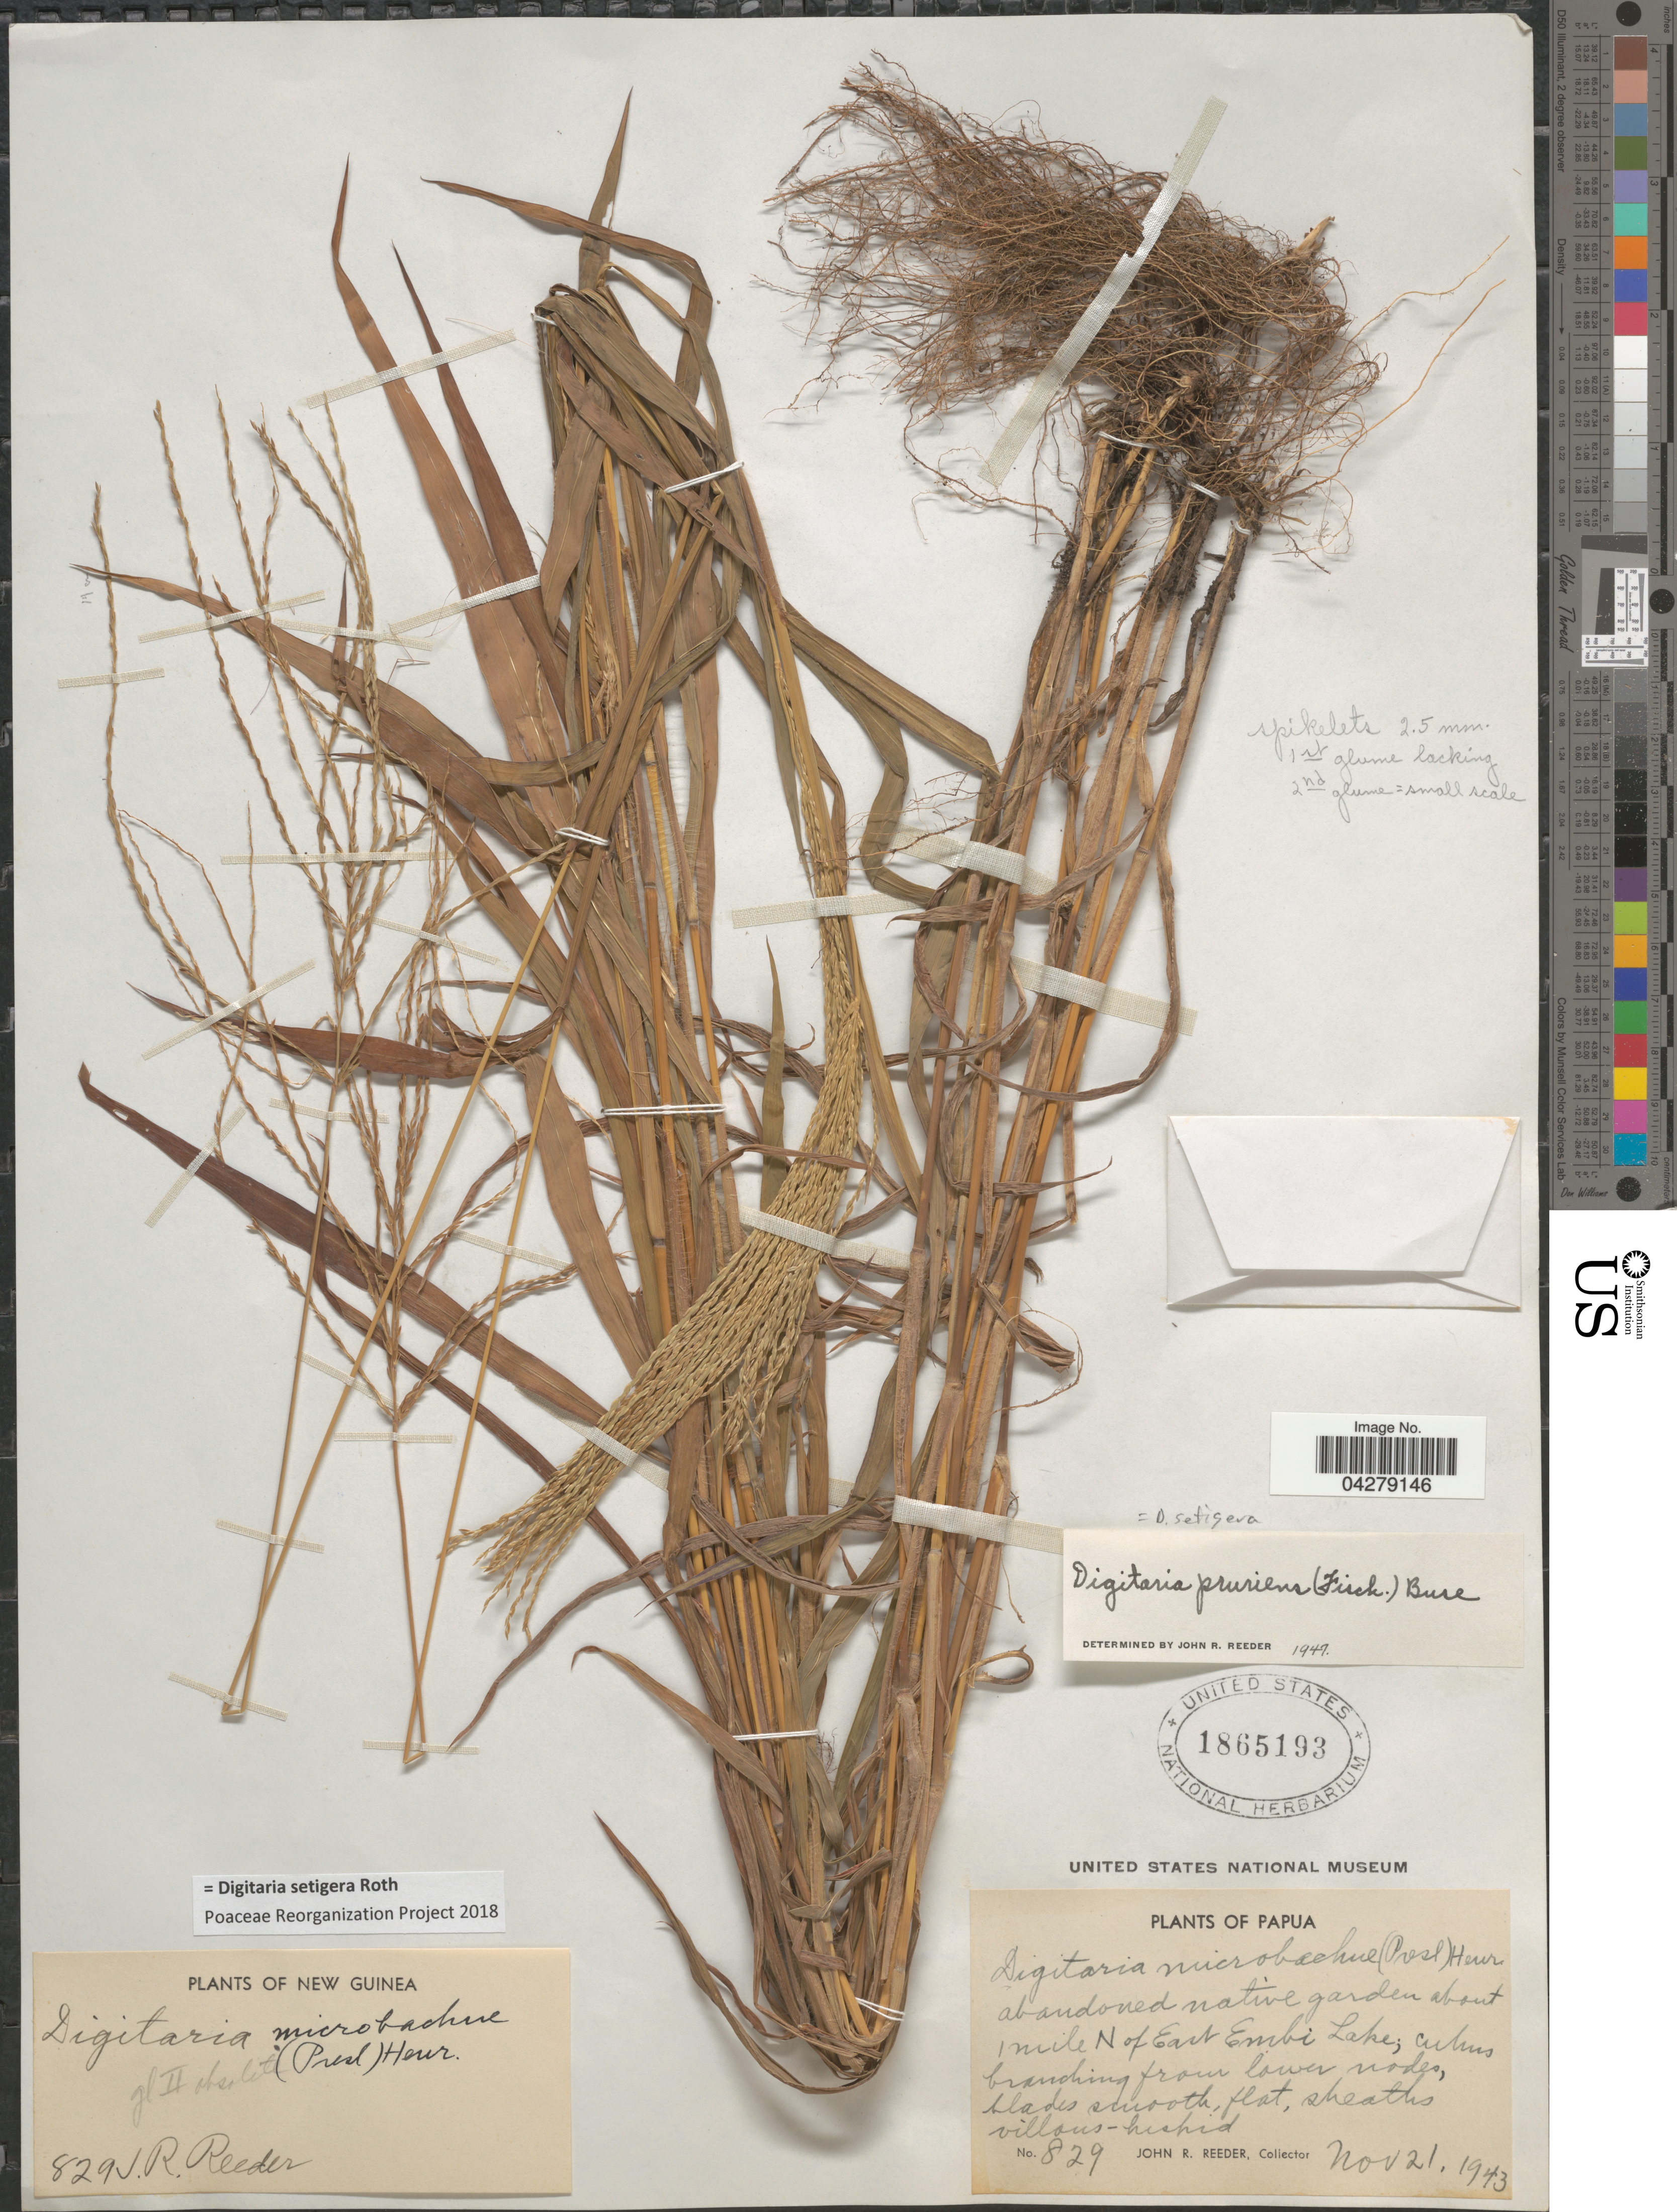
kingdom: Plantae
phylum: Tracheophyta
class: Liliopsida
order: Poales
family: Poaceae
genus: Digitaria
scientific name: Digitaria setigera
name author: Roth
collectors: J. R. Reeder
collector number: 829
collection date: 1943-11-21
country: Papua New Guinea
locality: New Guinea. Abandoned native garden about 1 mile N of East Embi Lake.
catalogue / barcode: US 1865193